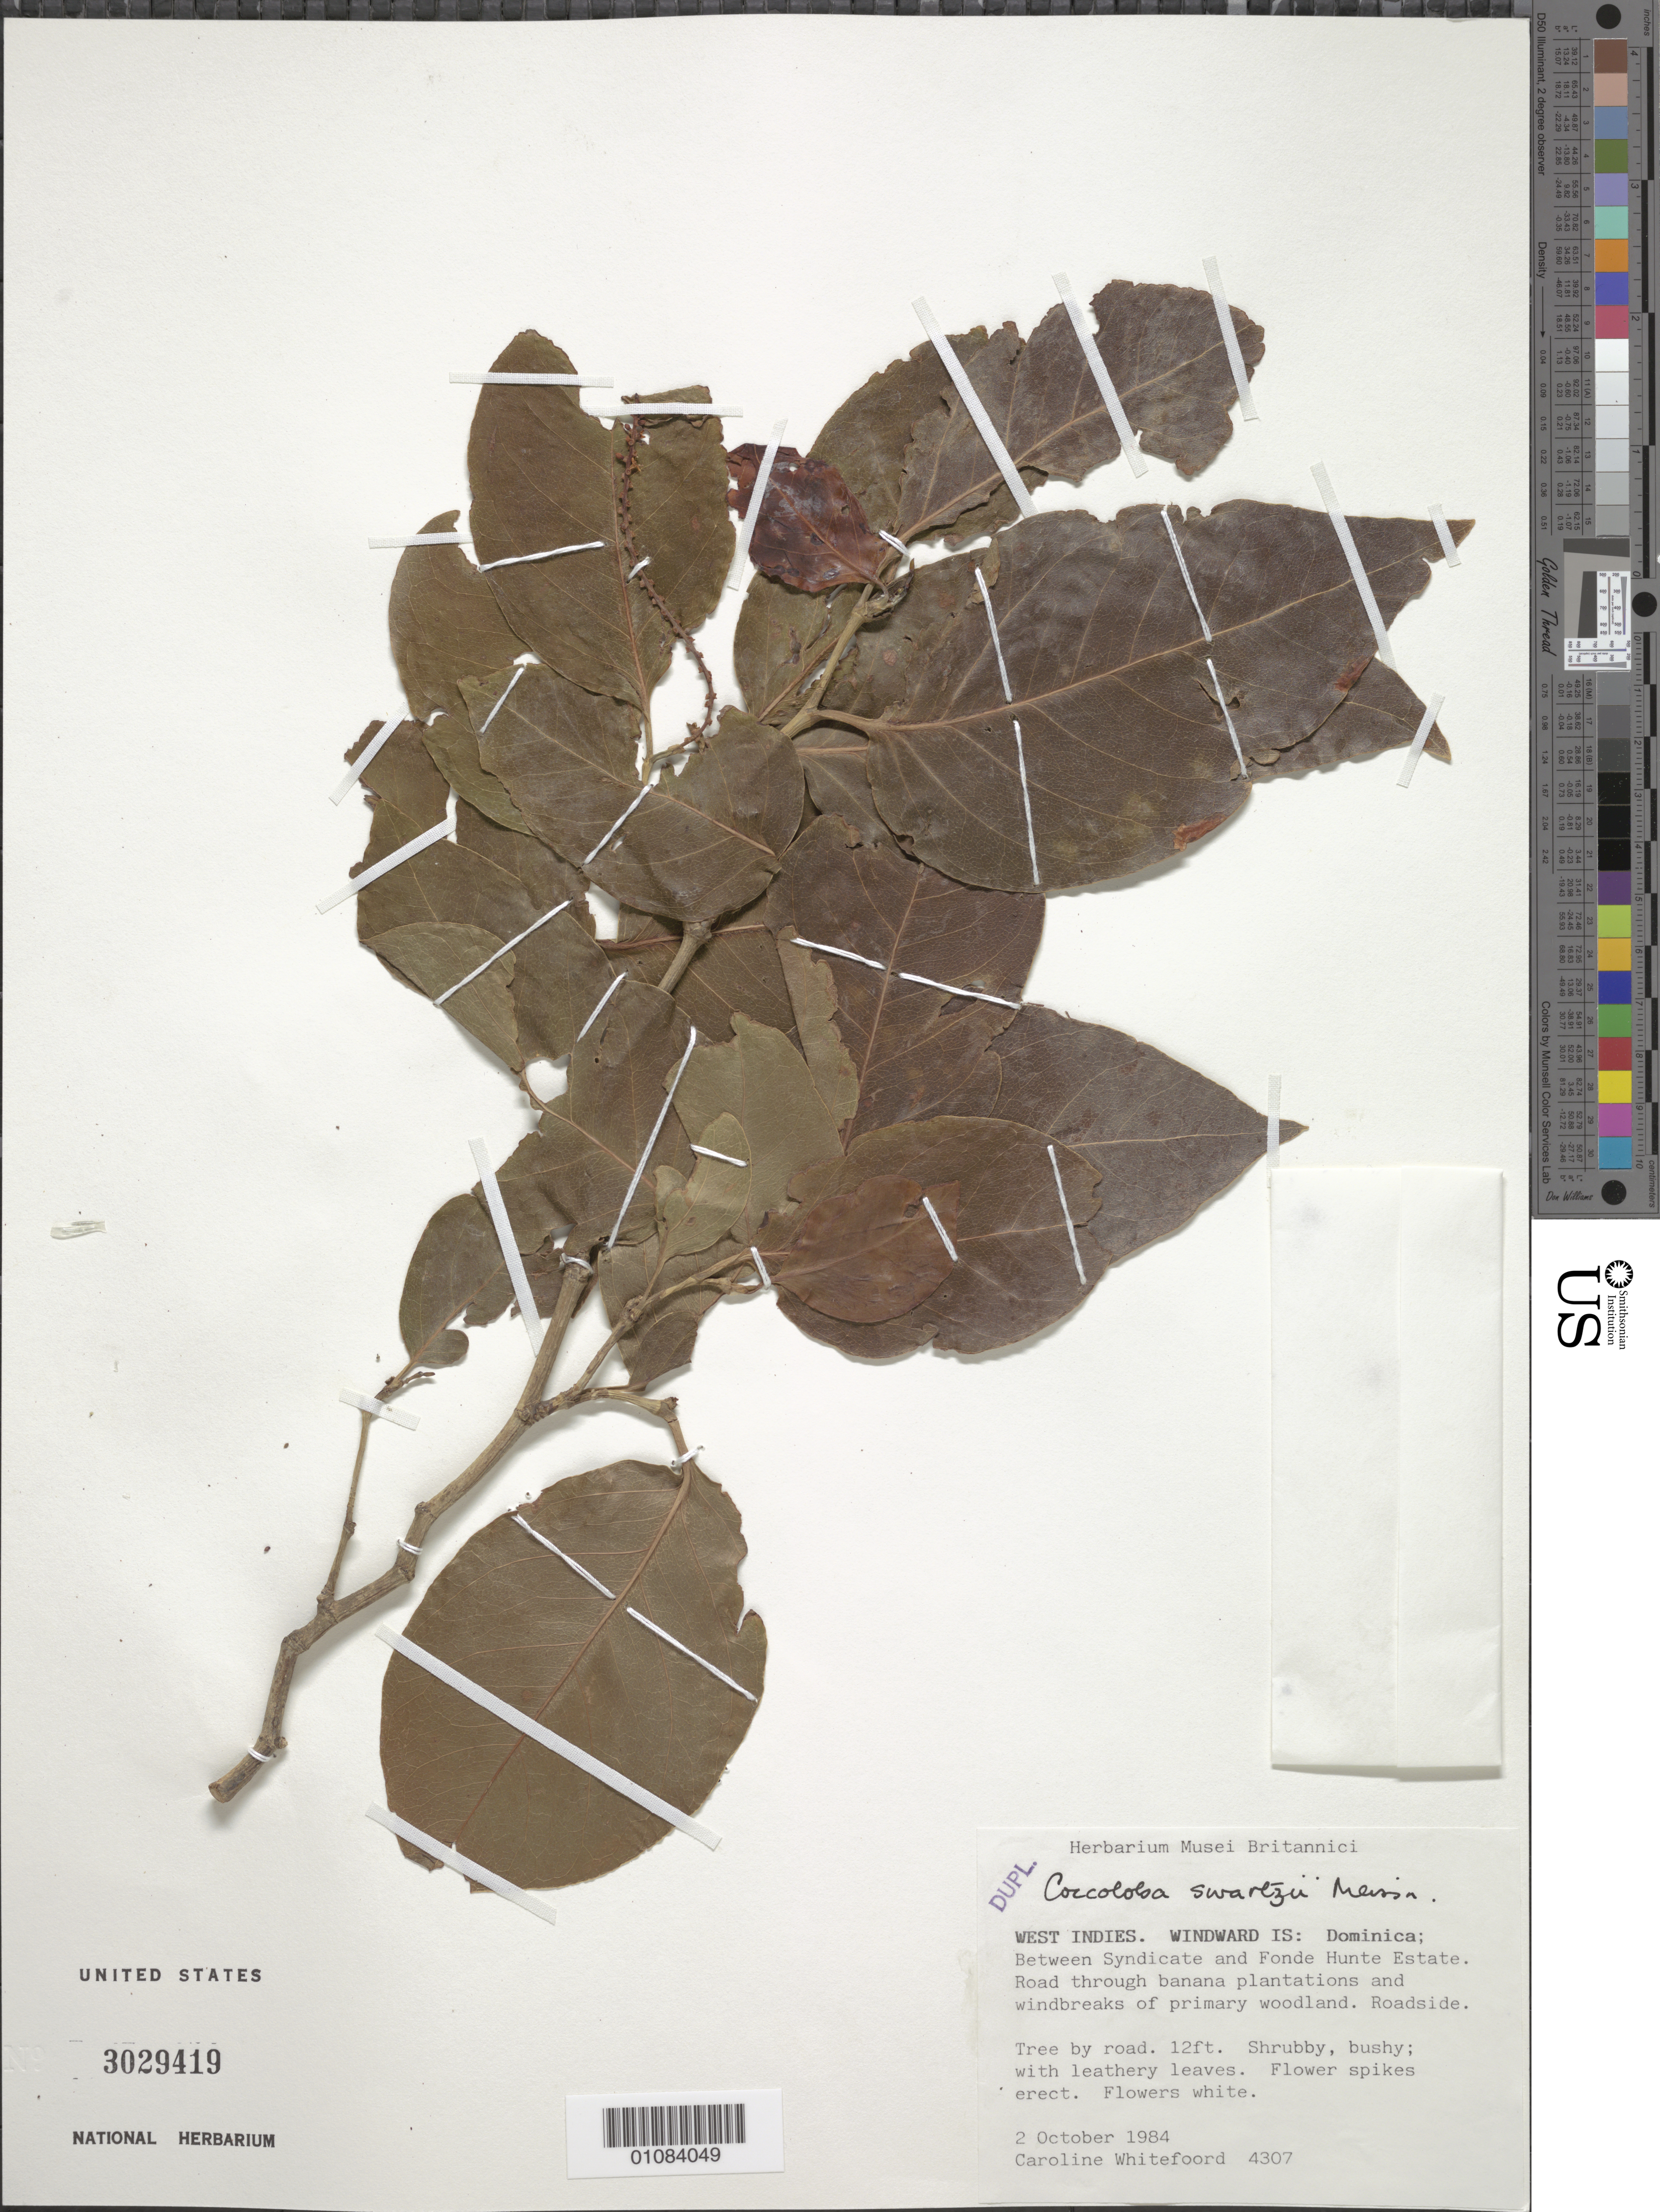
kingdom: Plantae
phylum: Tracheophyta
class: Magnoliopsida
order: Caryophyllales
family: Polygonaceae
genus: Coccoloba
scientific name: Coccoloba swartzii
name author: Meisn.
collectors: C. Whitefoord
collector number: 4307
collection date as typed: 02 Oct 1984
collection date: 1984-10-02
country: Dominica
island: Dominica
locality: Between Syndicate and FOnde Hunte estate. Road through banana plantations and windbreaks of primary woodland.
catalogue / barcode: US 3029419